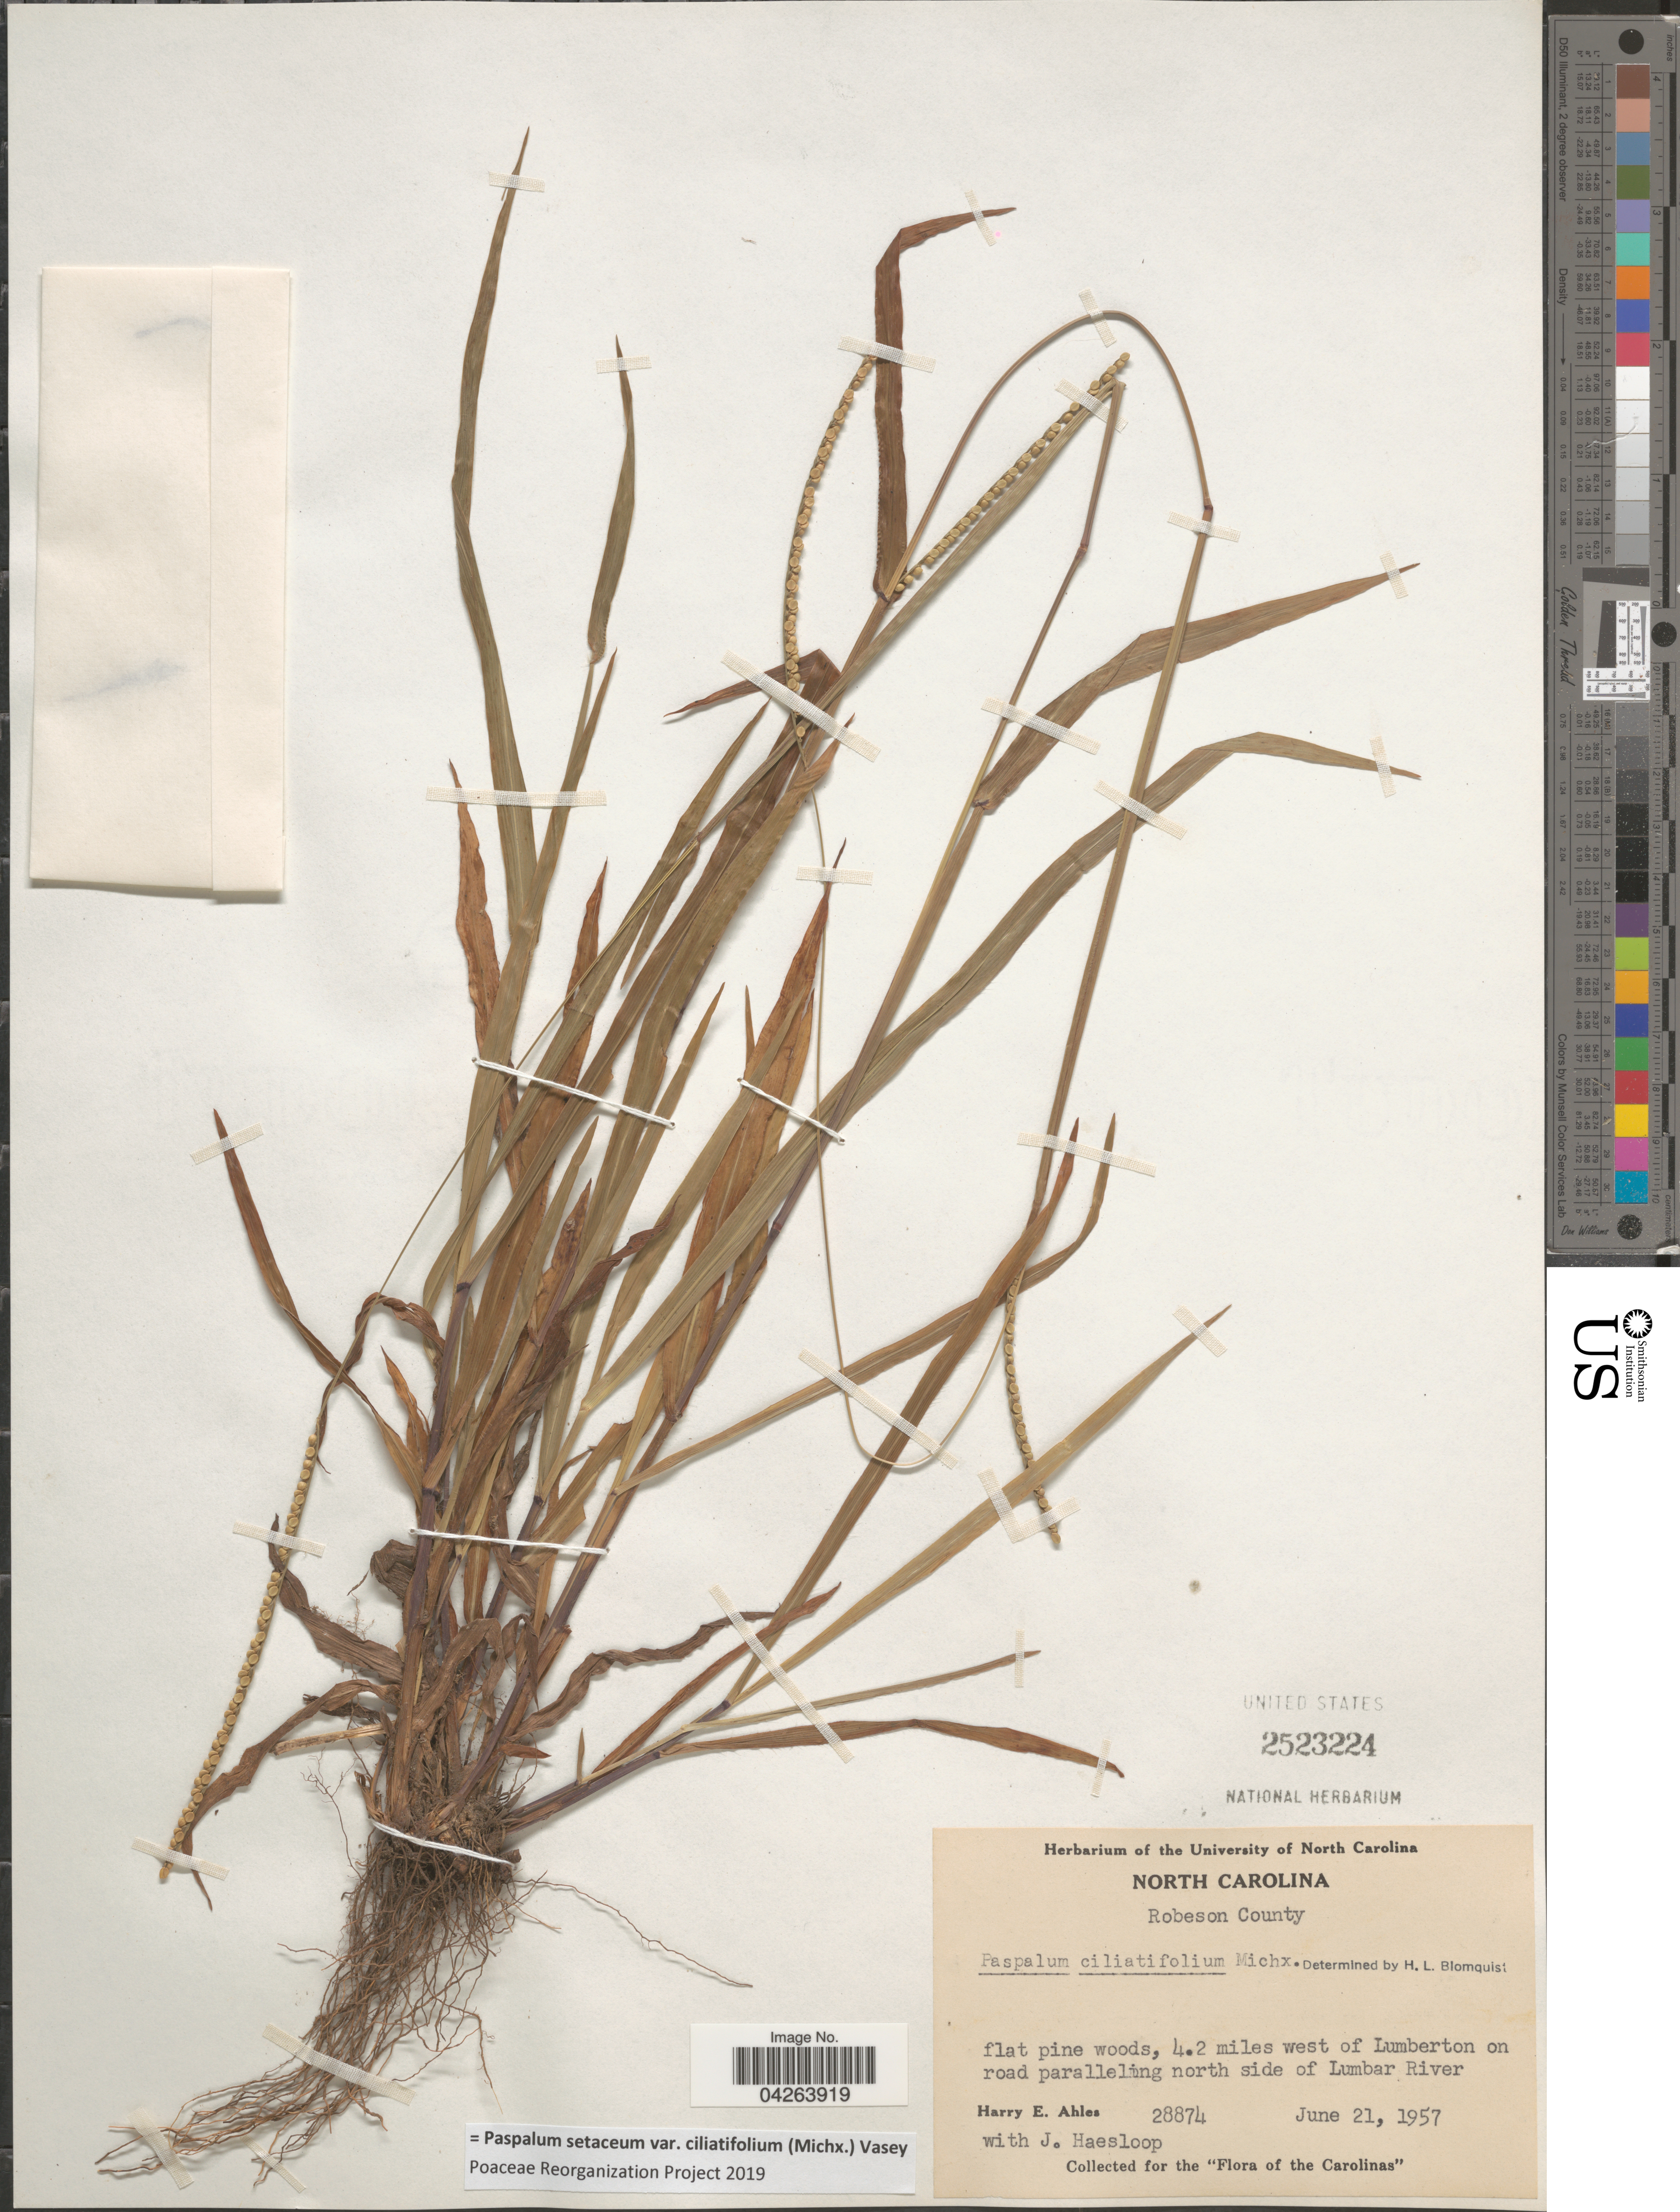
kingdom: Plantae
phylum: Tracheophyta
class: Liliopsida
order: Poales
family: Poaceae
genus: Paspalum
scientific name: Paspalum setaceum var. ciliatifolium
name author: (Michx.) Vasey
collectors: H. E. Ahles & J. Haesloop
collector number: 28874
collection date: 1957-06-21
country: United States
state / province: North Carolina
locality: Robeson County. 4.2 miles west of Lumberton on road paralleling north side of Lumbar River.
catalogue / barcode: US 2523224